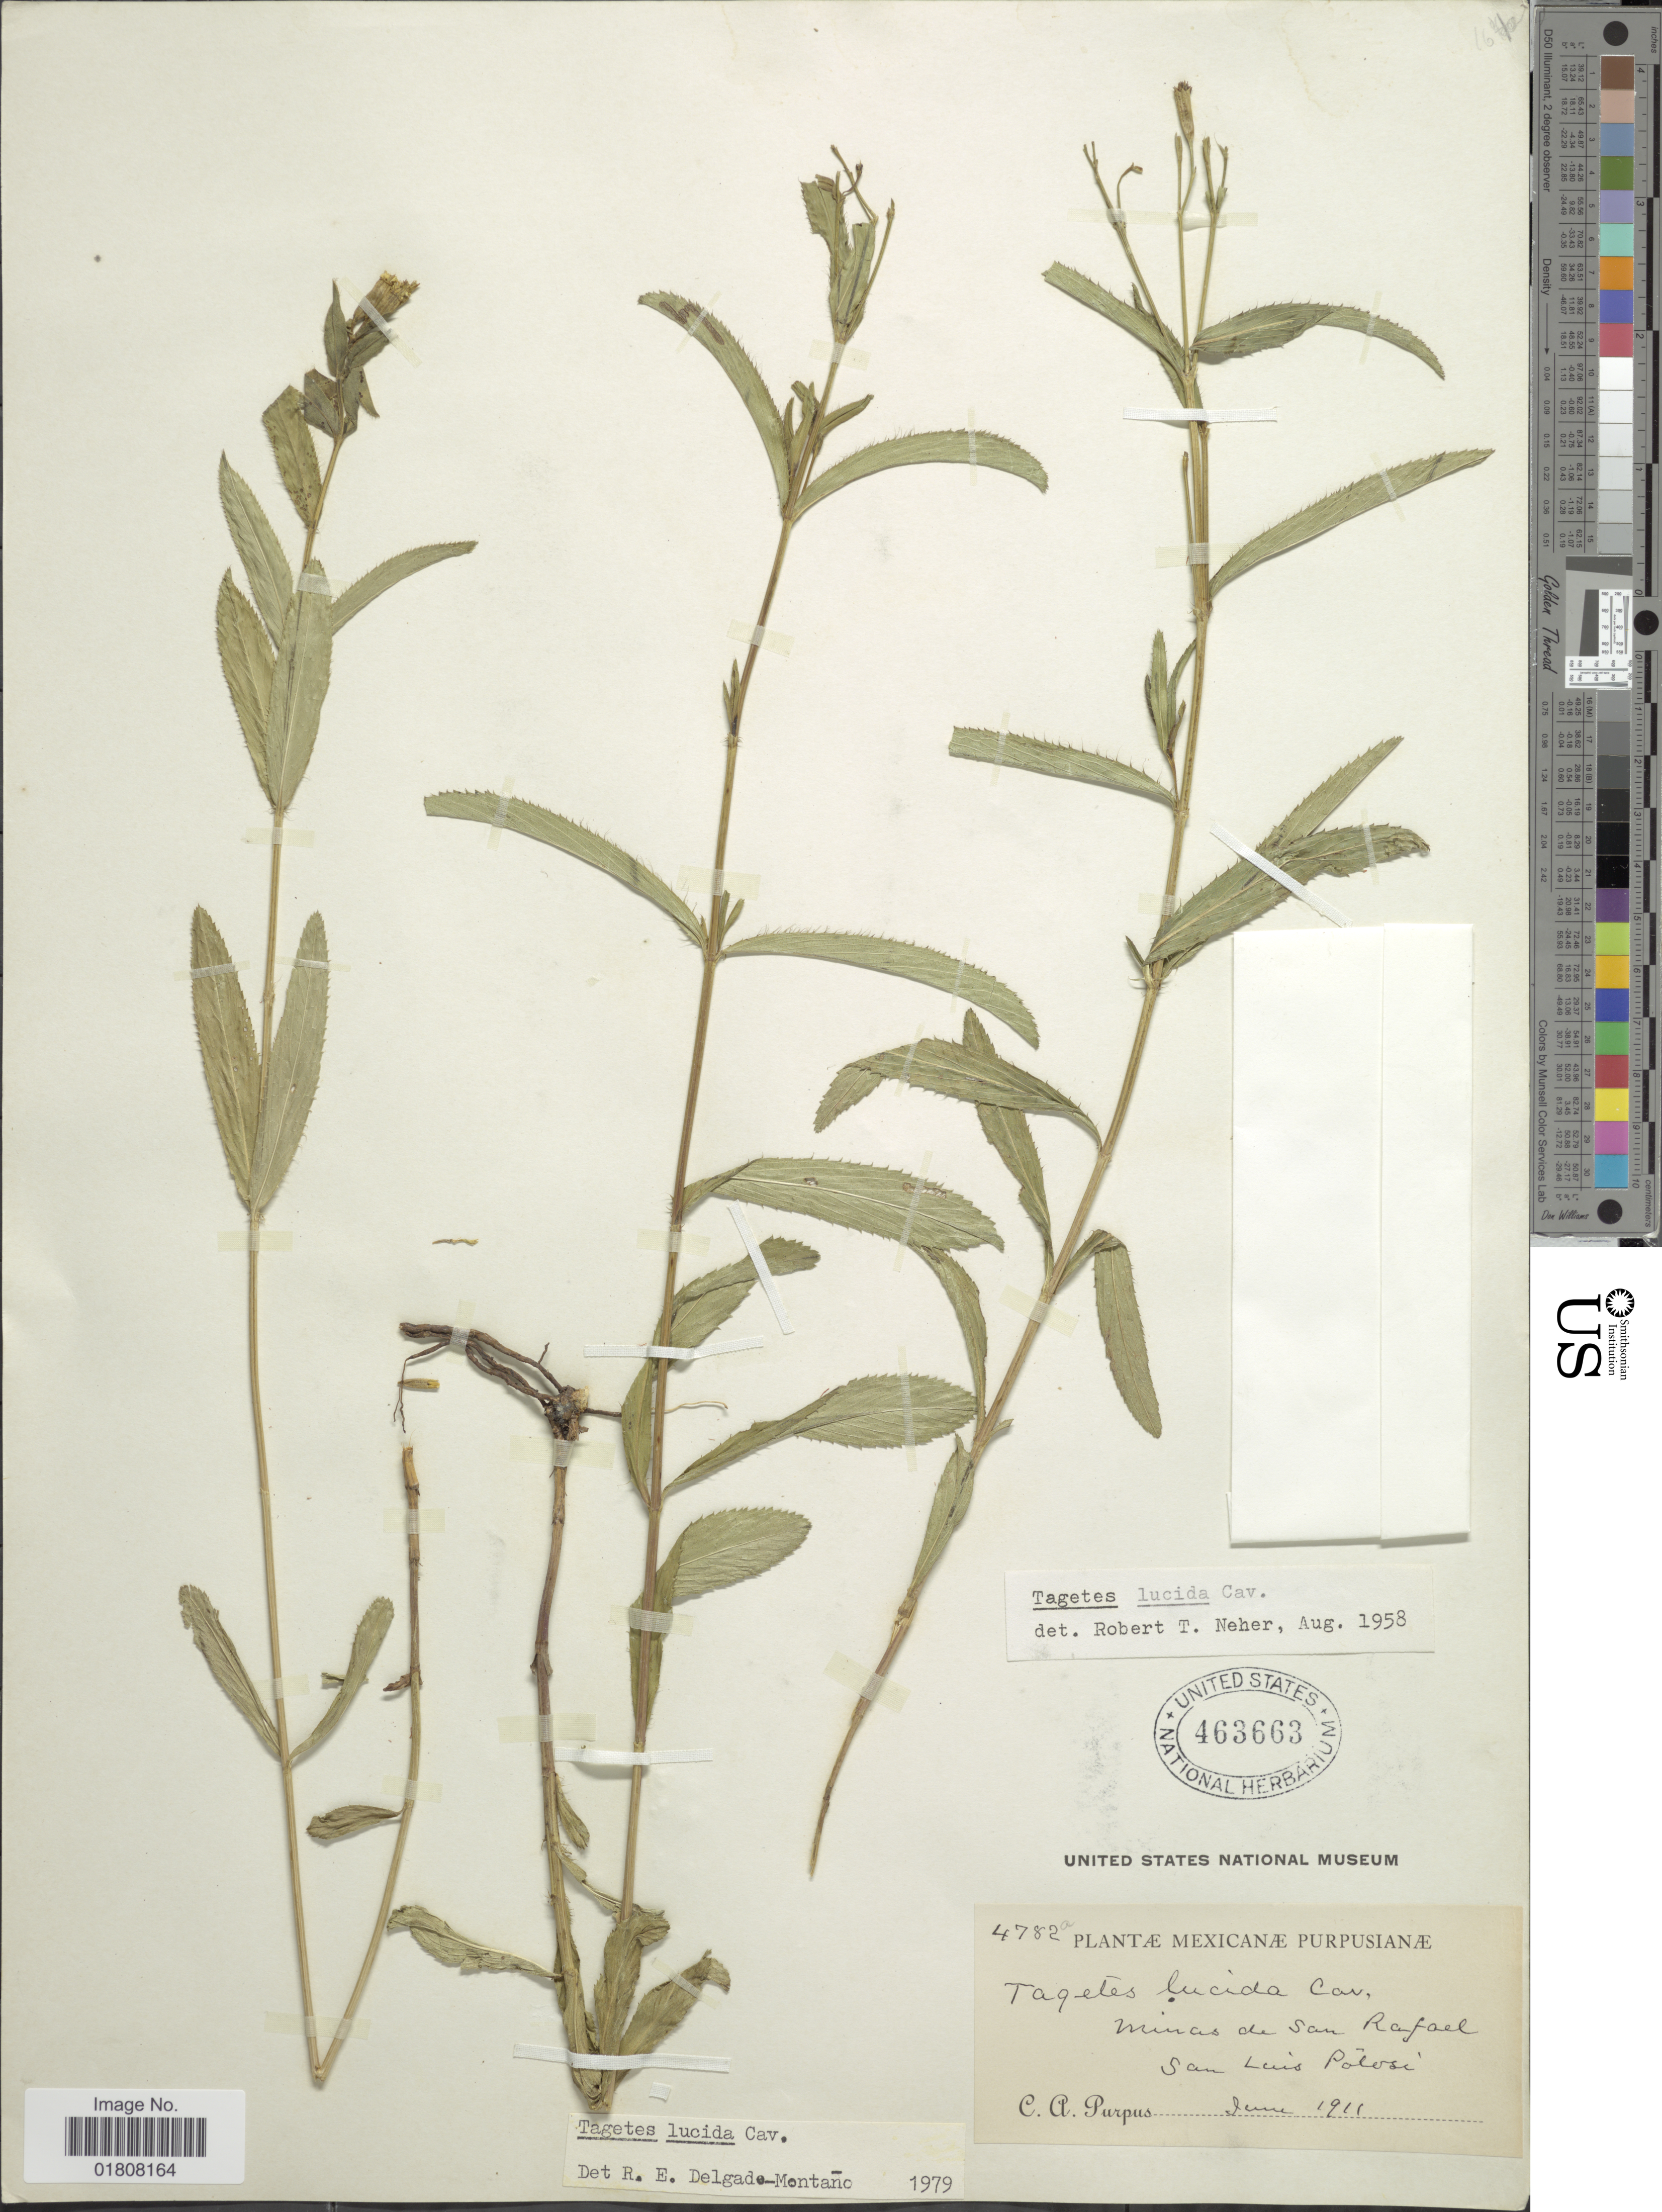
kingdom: Plantae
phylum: Tracheophyta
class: Magnoliopsida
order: Asterales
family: Asteraceae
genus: Tagetes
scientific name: Tagetes lucida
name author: Cav.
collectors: C. A. Purpus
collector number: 4782a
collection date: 1911-06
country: Mexico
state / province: San Luis Potosí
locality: Minas de San Rafael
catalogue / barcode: US 463663